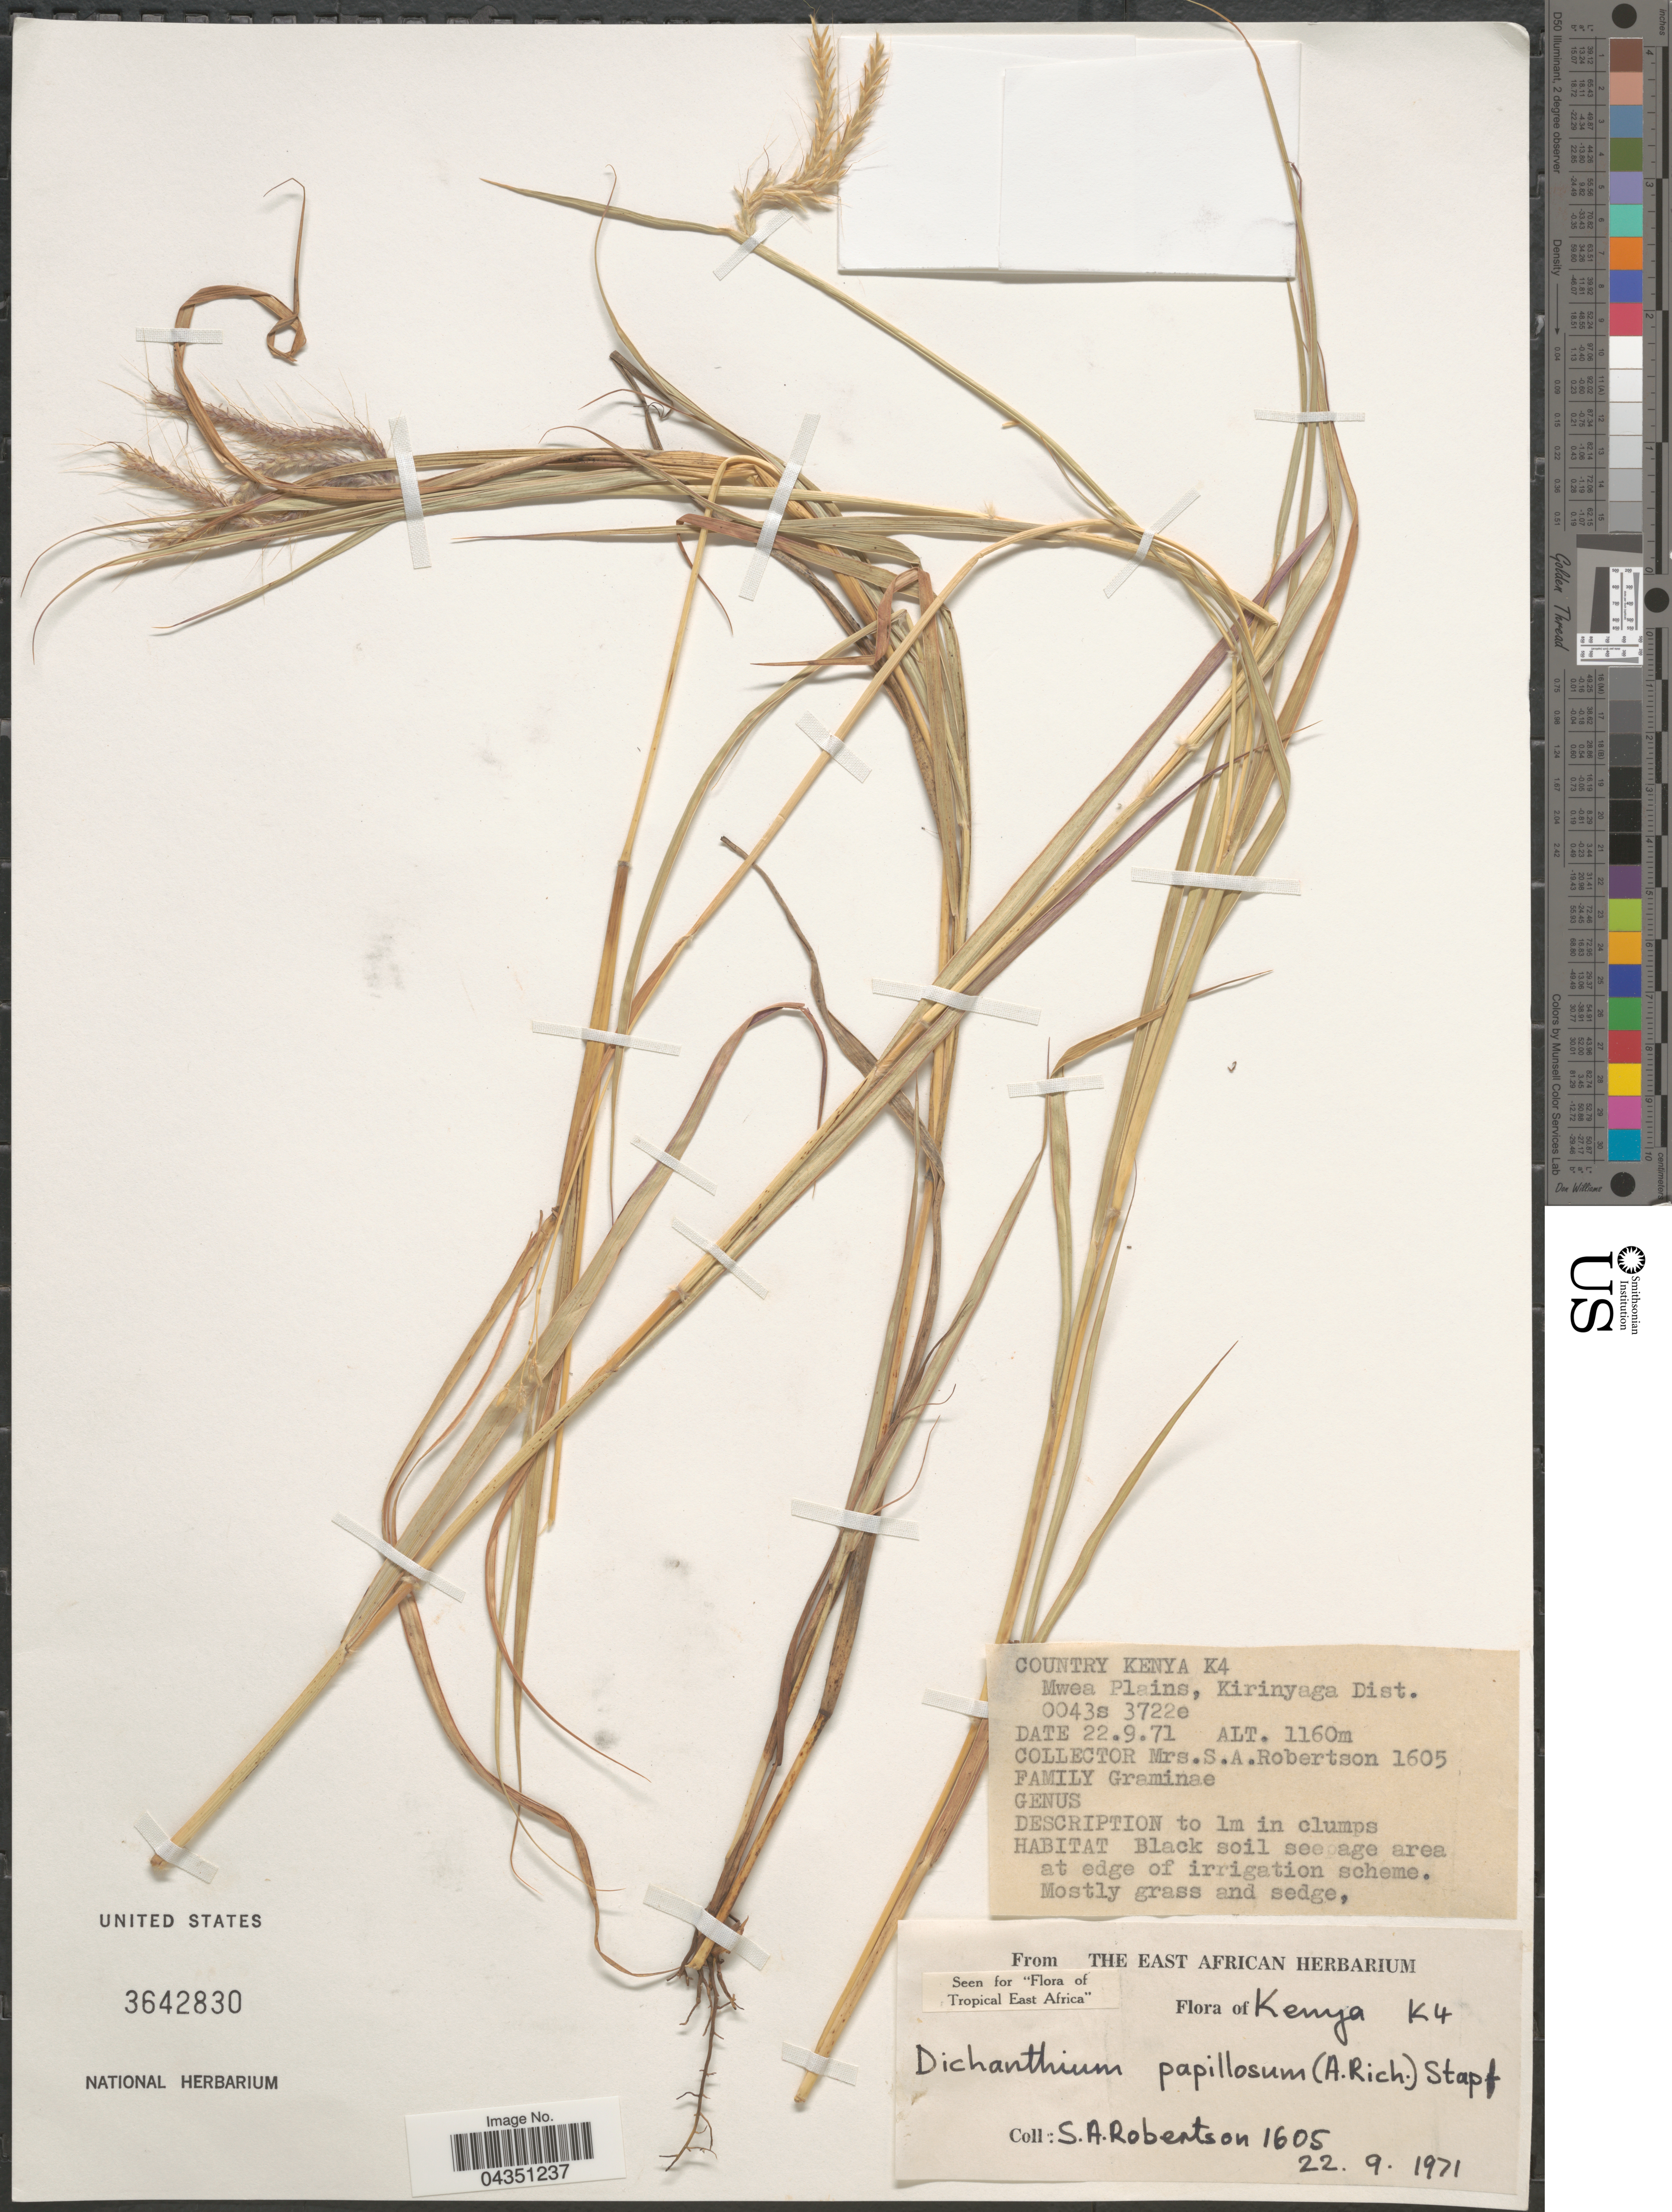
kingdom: Plantae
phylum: Tracheophyta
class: Liliopsida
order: Poales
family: Poaceae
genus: Dichanthium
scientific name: Dichanthium annulatum var. papillosum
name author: (Hochst. ex A. Rich.) de Wet & Harlan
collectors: S. Robertson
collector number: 1605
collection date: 1971-09-22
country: Kenya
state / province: Kirinyaga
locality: K4. Mwea Plains, Kirinyaga Dist.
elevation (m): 1160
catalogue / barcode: US 3642830